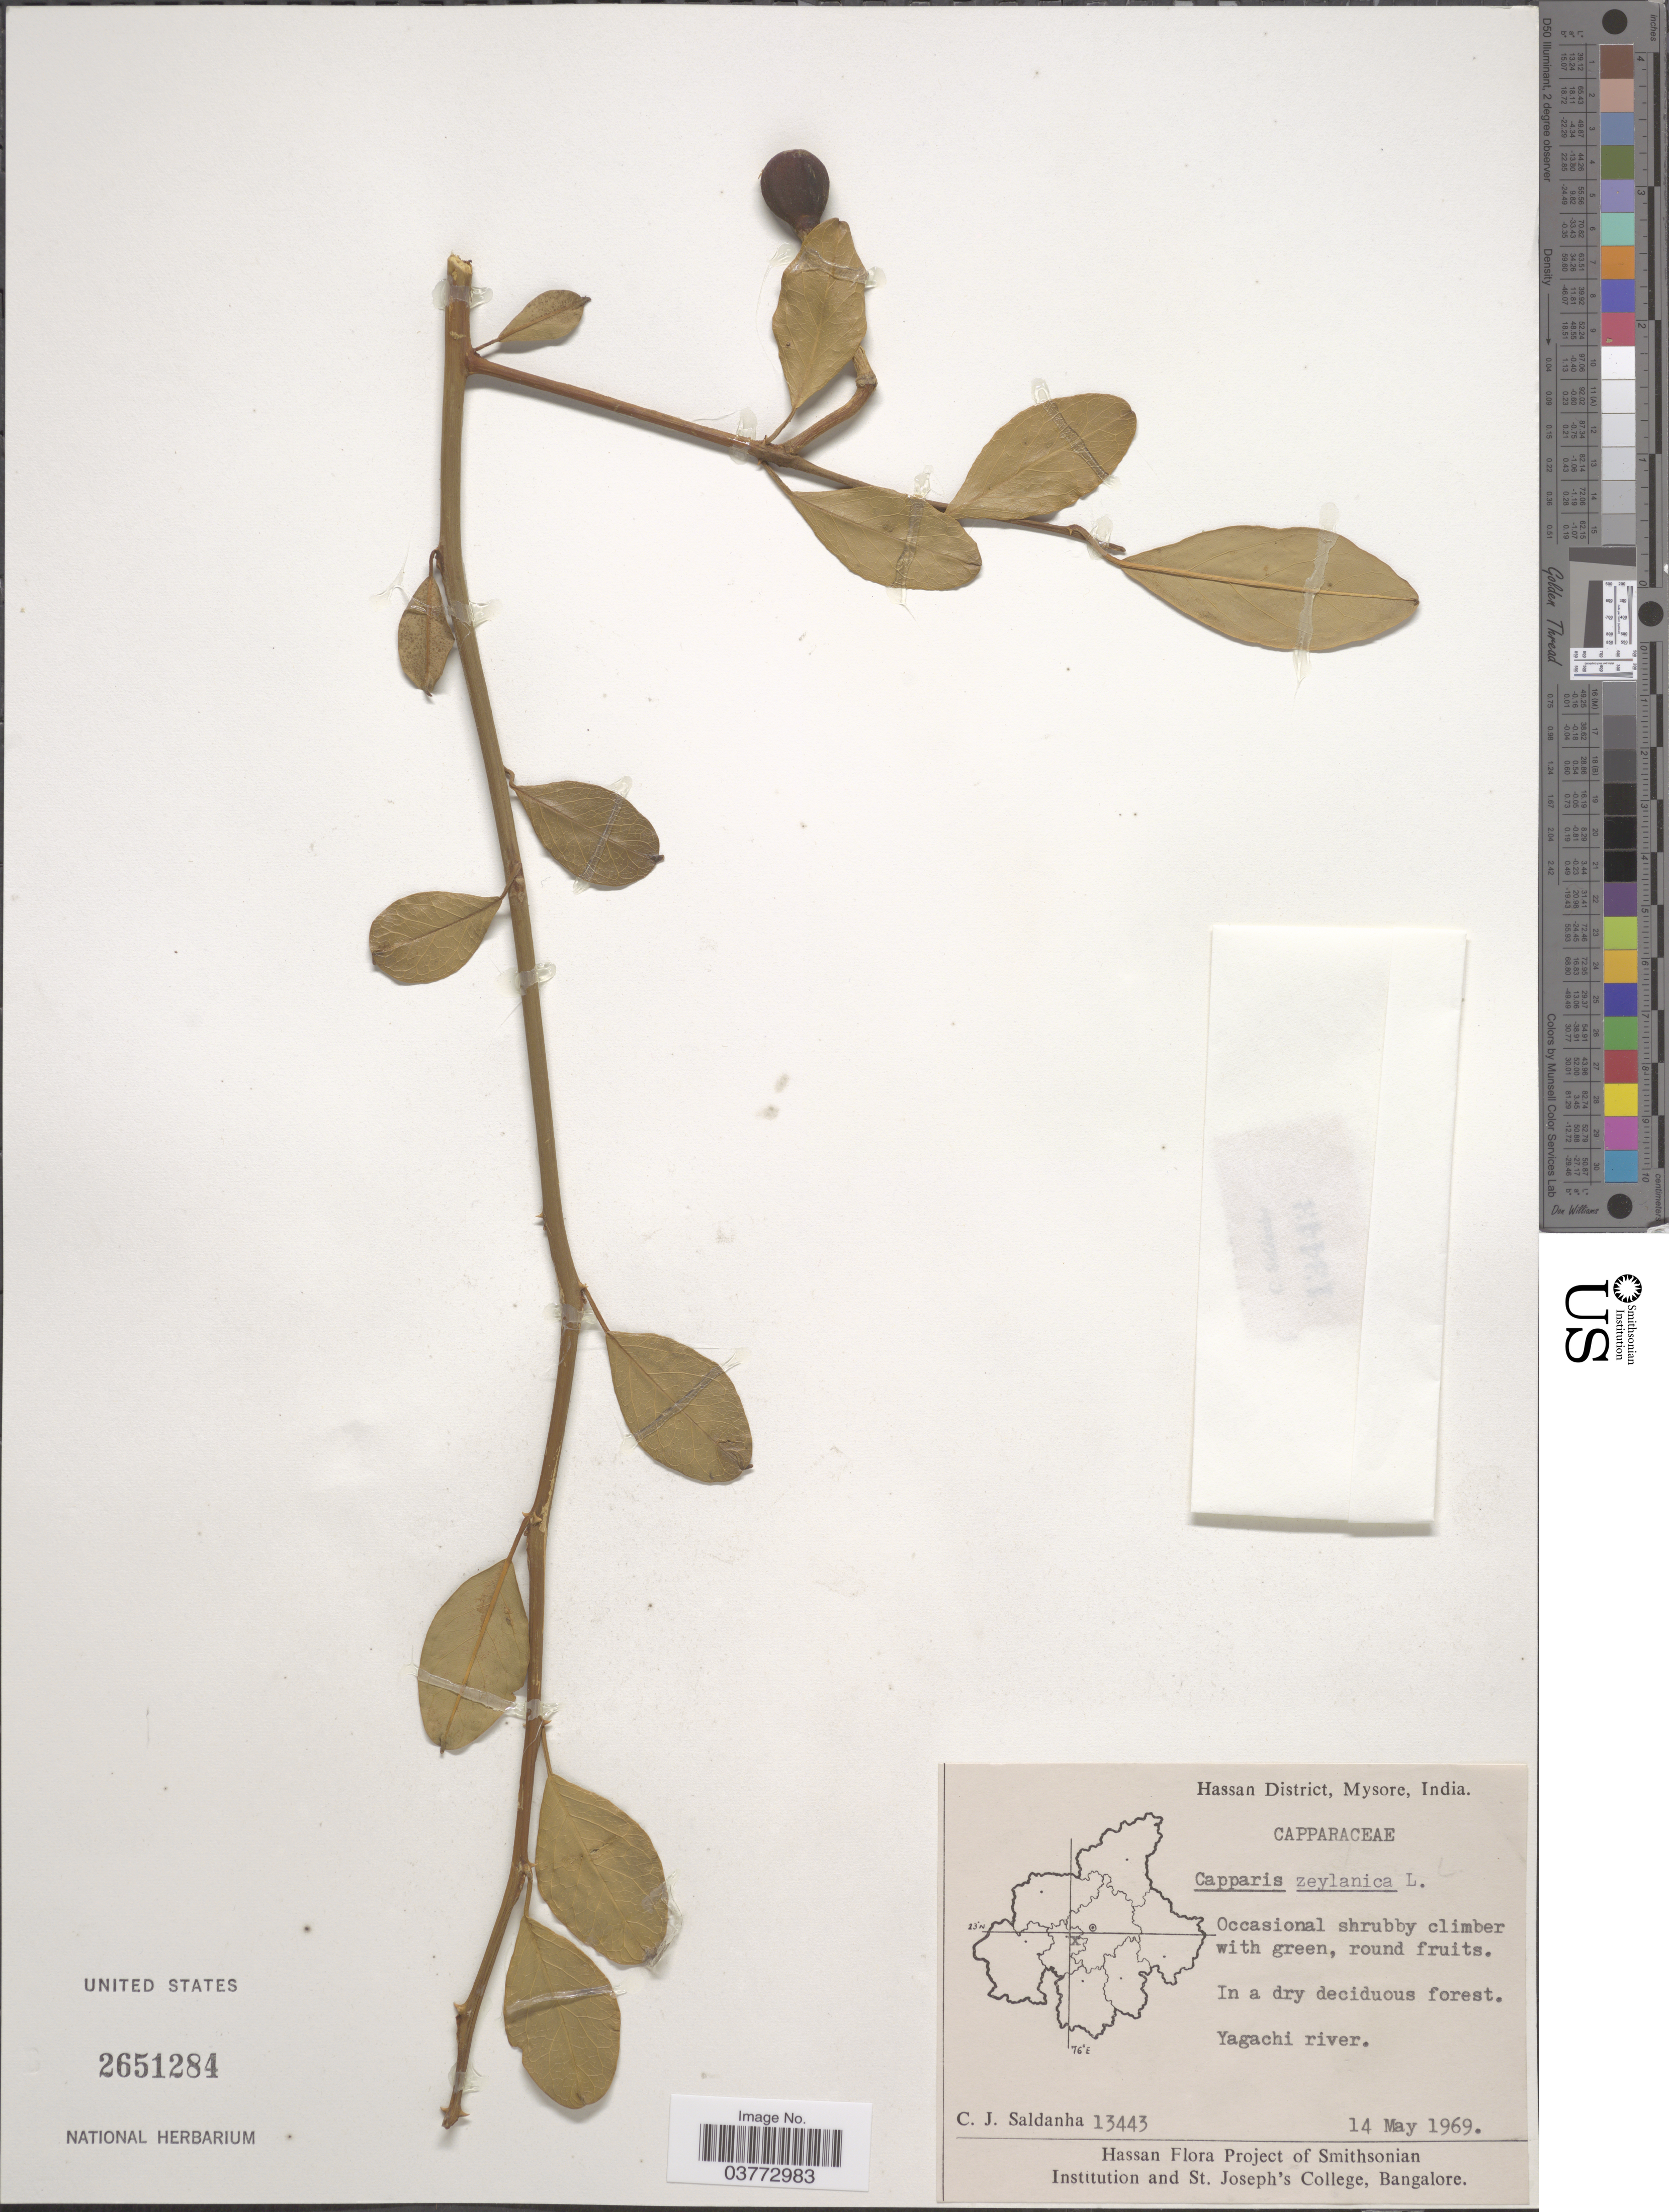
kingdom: Plantae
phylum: Tracheophyta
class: Magnoliopsida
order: Brassicales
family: Capparaceae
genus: Capparis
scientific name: Capparis zeylanica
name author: L.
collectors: C. J. Saldanha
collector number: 13443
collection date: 1969-05-14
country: India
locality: Hassan District, Mysore. Yagachi river.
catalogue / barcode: US 2651284